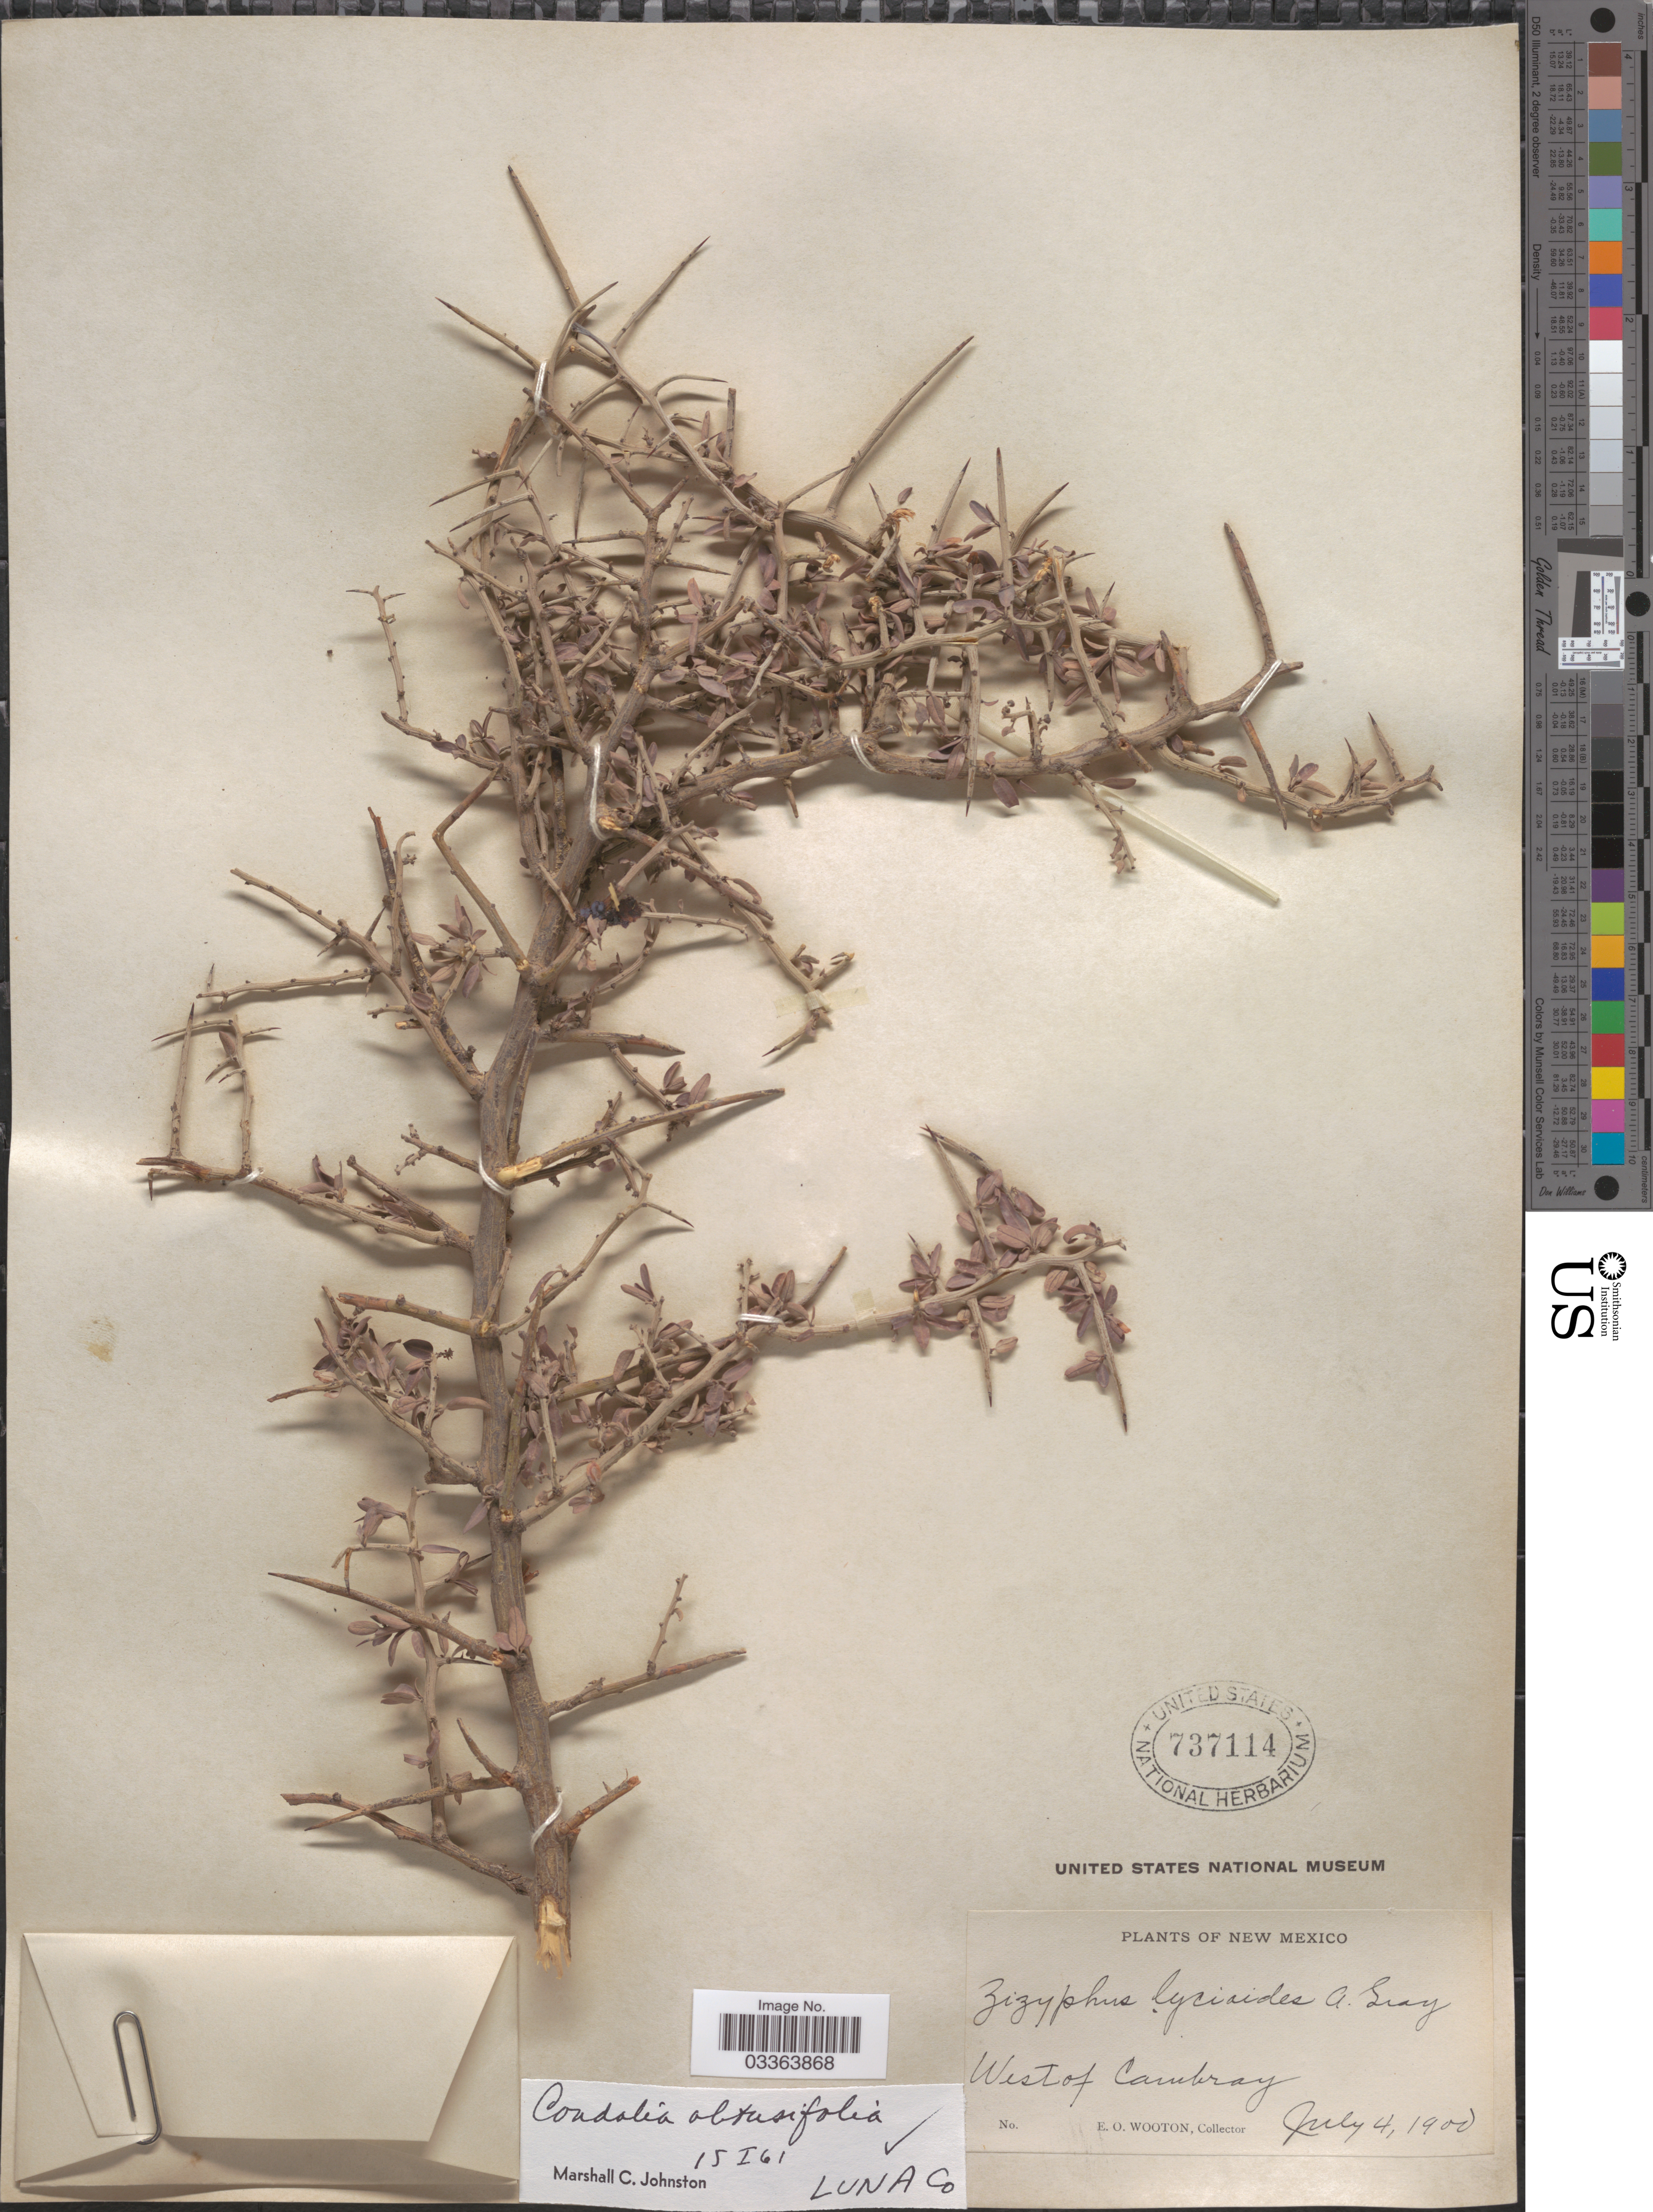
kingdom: Plantae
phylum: Tracheophyta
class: Magnoliopsida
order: Rosales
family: Rhamnaceae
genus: Sarcomphalus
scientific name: Sarcomphalus obtusifolius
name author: (Hook. ex Torr. & A. Gray) Hauenschild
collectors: E. O. Wooton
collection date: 1900-07-04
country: United States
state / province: New Mexico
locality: West of Cambray.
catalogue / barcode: US 737114